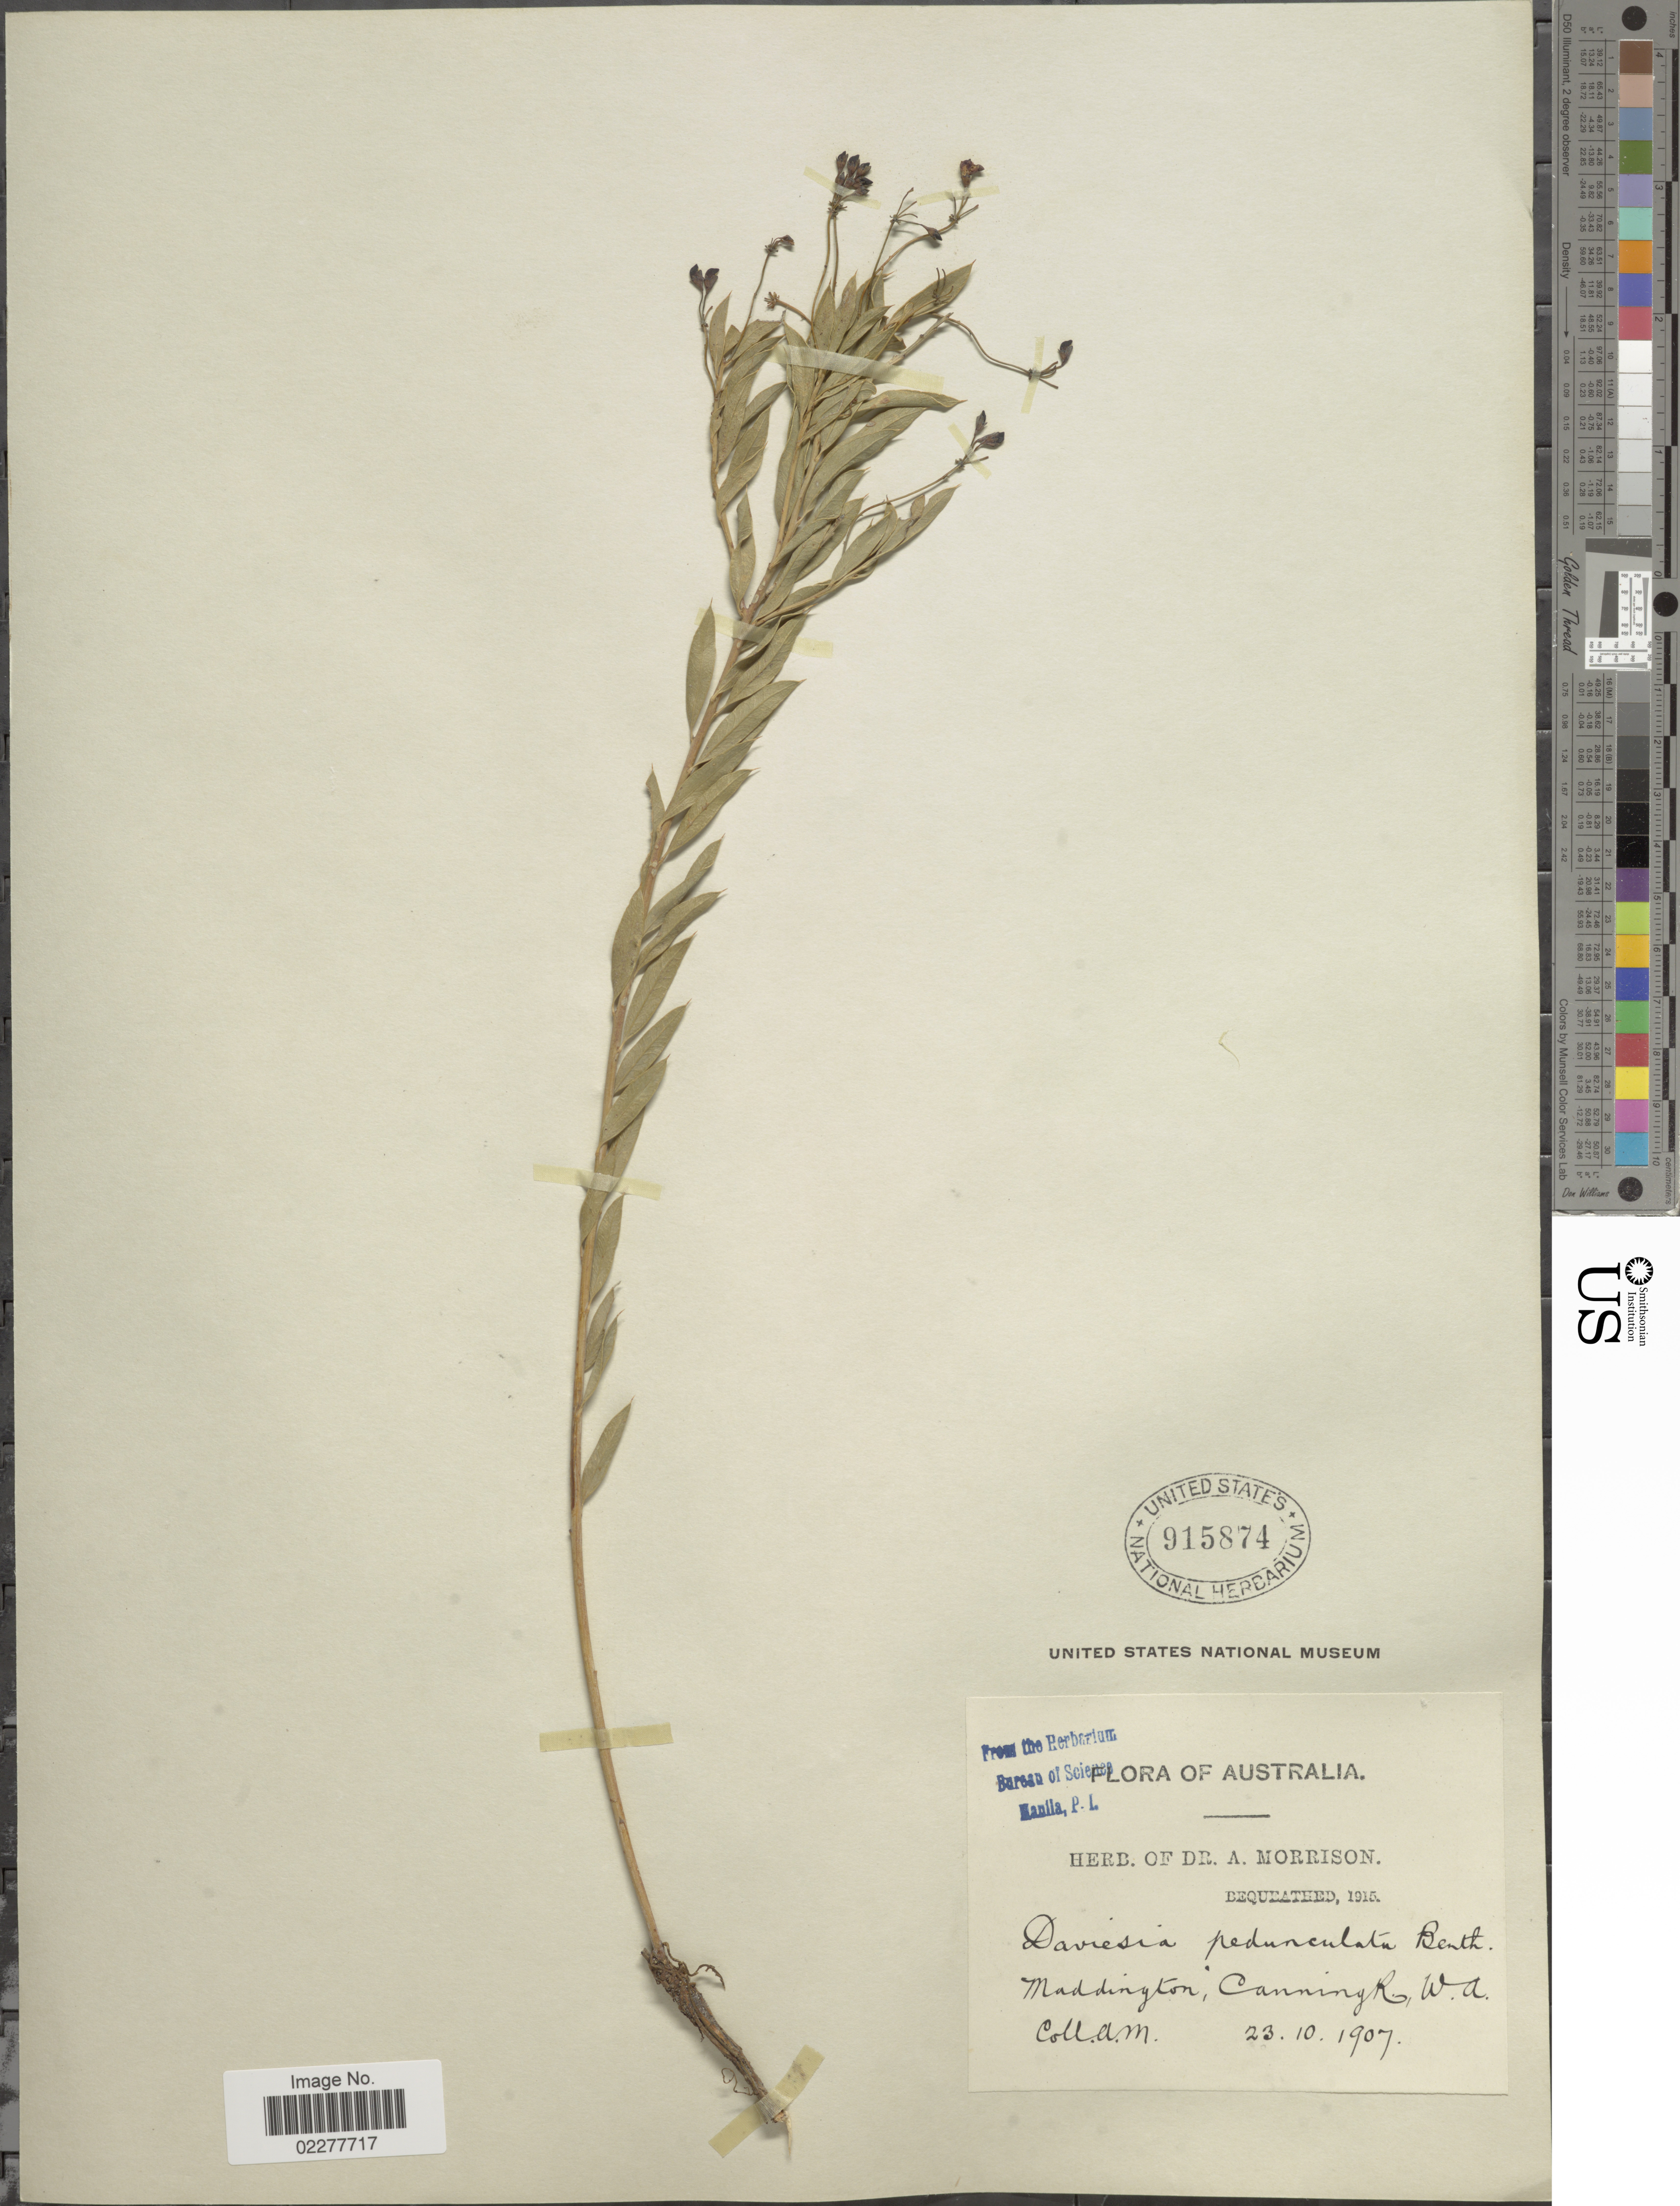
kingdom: Plantae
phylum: Tracheophyta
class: Magnoliopsida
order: Fabales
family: Fabaceae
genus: Daviesia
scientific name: Daviesia pedunculata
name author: Benth.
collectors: A. Morrison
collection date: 1907-10-23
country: Australia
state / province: Western Australia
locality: Maddington, Canning R. , W.A.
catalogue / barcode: US 915874